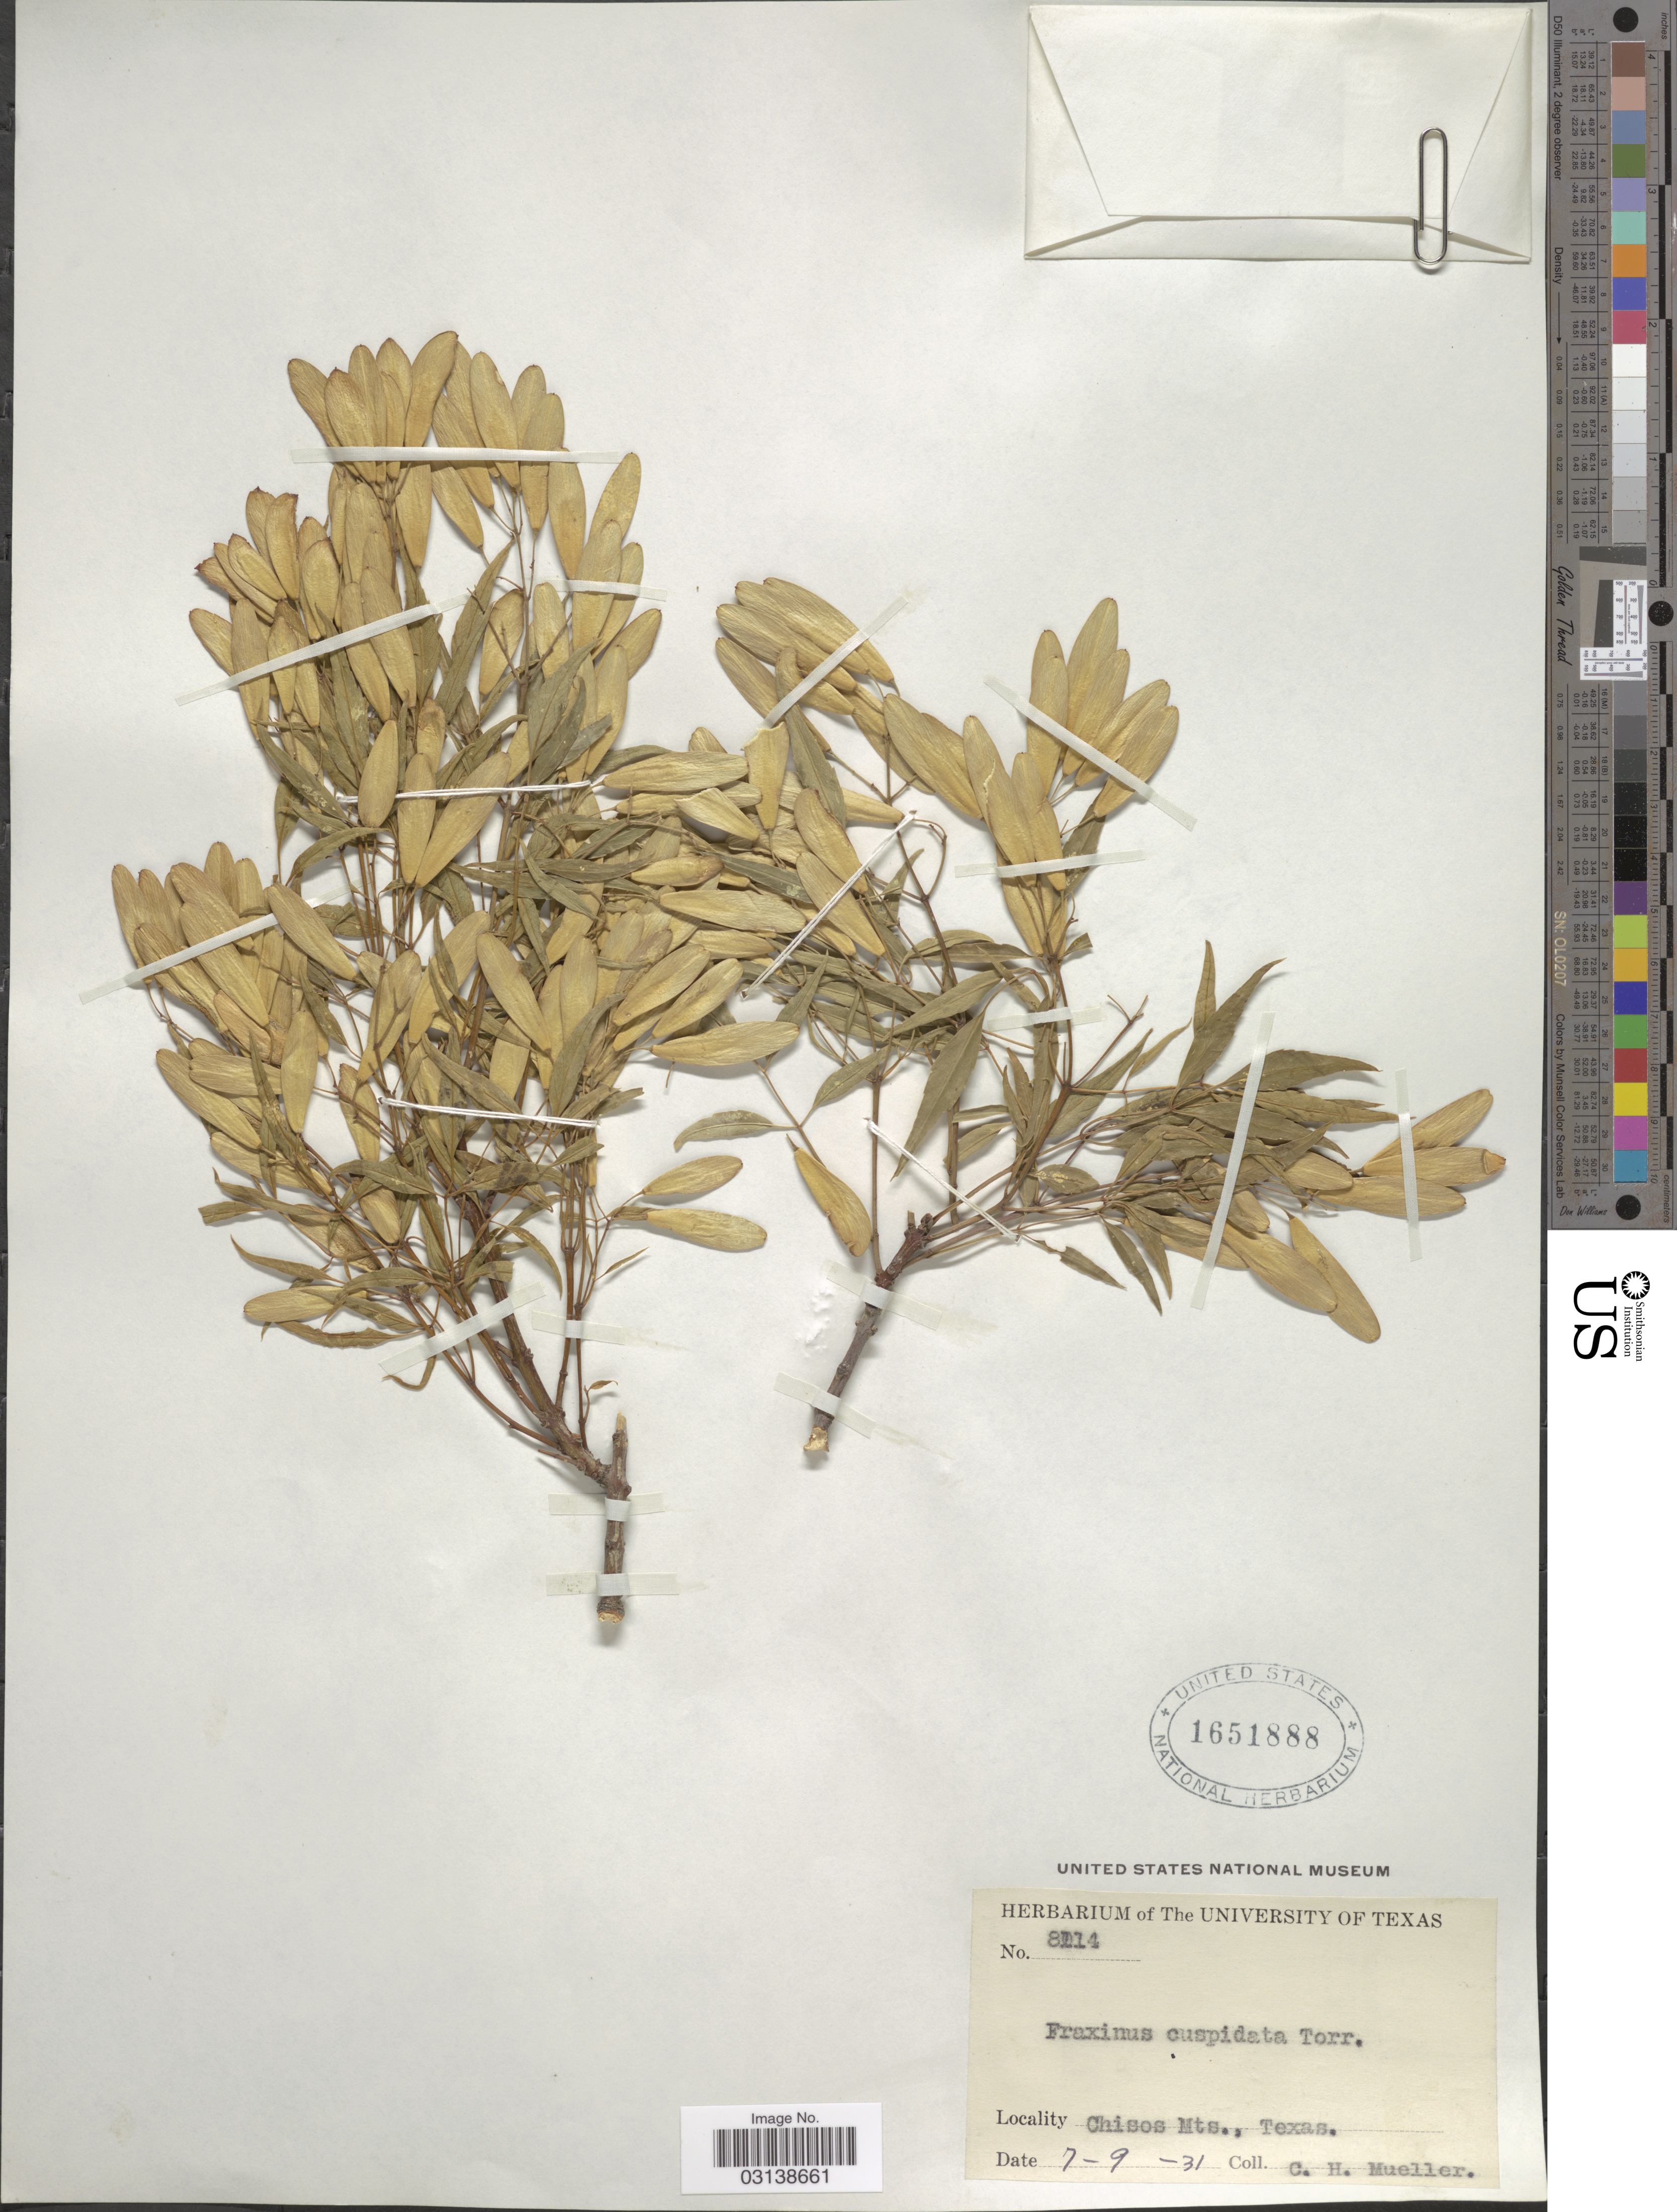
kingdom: Plantae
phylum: Tracheophyta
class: Magnoliopsida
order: Lamiales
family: Oleaceae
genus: Fraxinus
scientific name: Fraxinus cuspidata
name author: Torr.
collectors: C. H. Mueller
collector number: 8114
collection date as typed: Transcribed d/m/y: 9/7/31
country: United States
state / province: Texas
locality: Chisos Mts.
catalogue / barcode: US 1651888